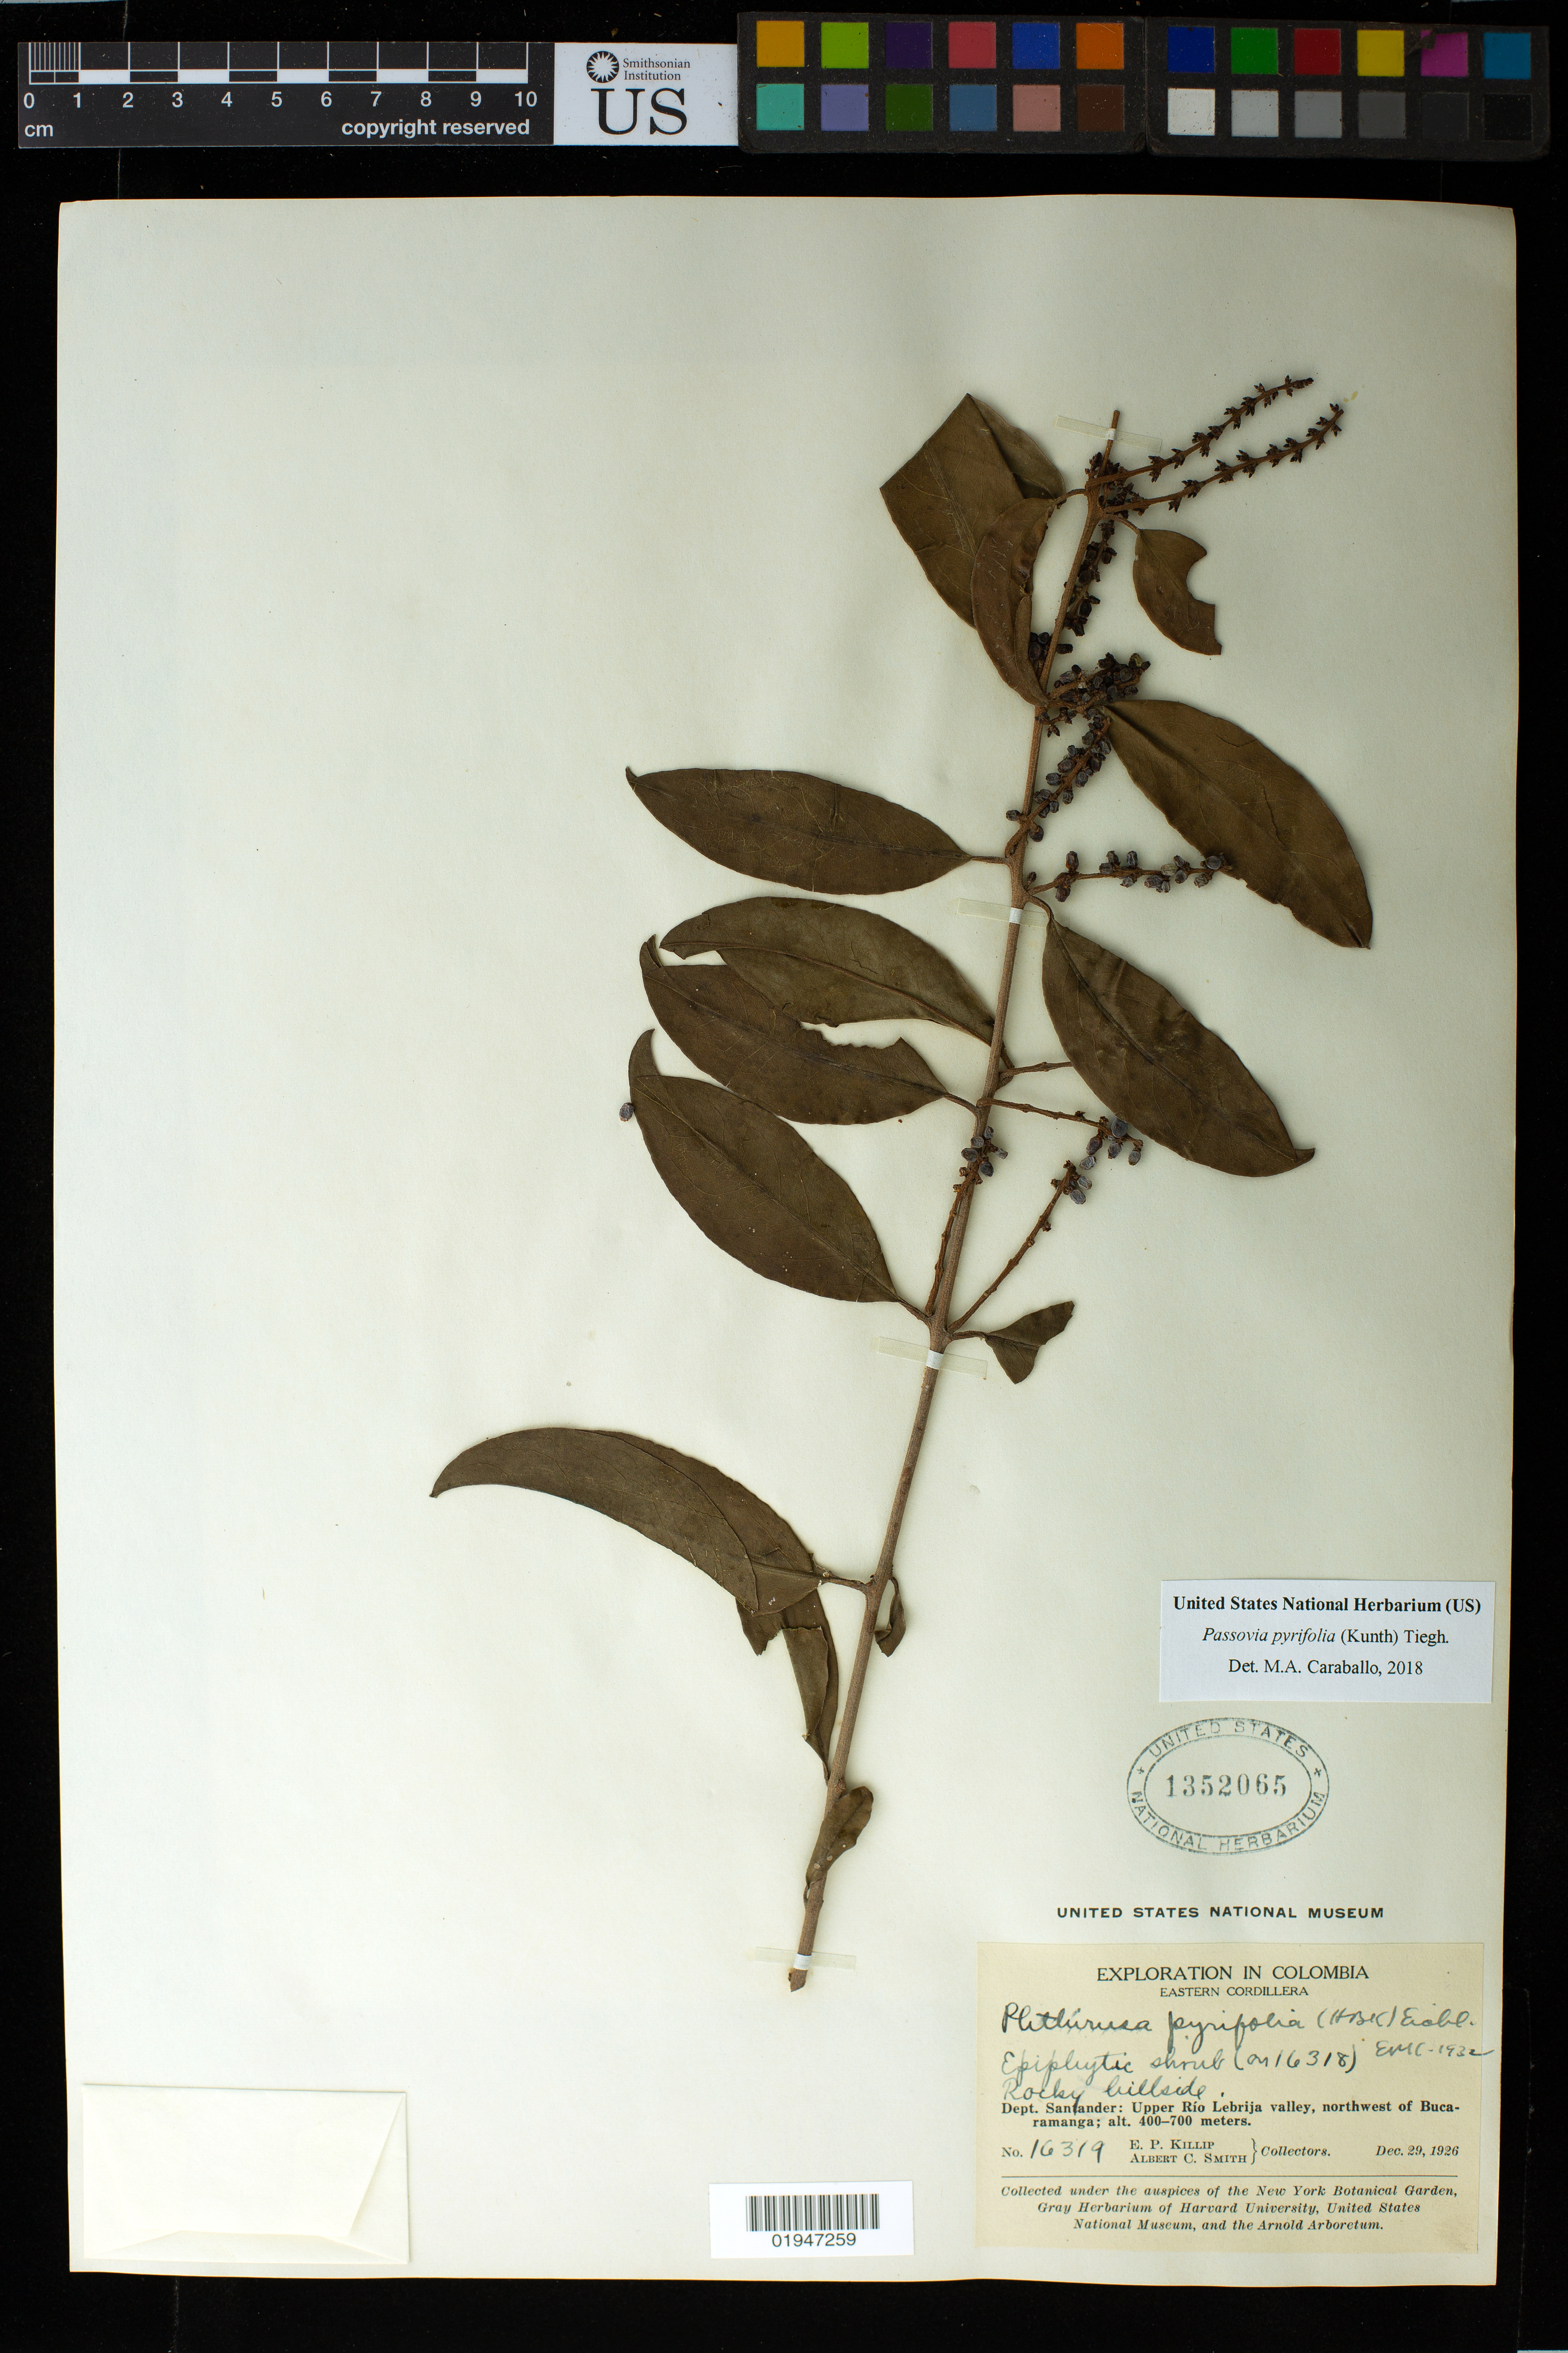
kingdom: Plantae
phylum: Tracheophyta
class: Magnoliopsida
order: Santalales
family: Loranthaceae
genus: Passovia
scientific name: Passovia pyrifolia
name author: (Kunth) Tiegh.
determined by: Caraballo-Ortiz, Marcos A., (MISS), University of Mississippi (UNITED STATES)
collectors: E. P. Killip & A. C. Smith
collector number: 16319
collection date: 1926-12-29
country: Colombia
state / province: Santander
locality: Upper Río Lebrija valley, NW of Bucaramanga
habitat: Rocky hillside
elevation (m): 400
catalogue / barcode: US 1352065